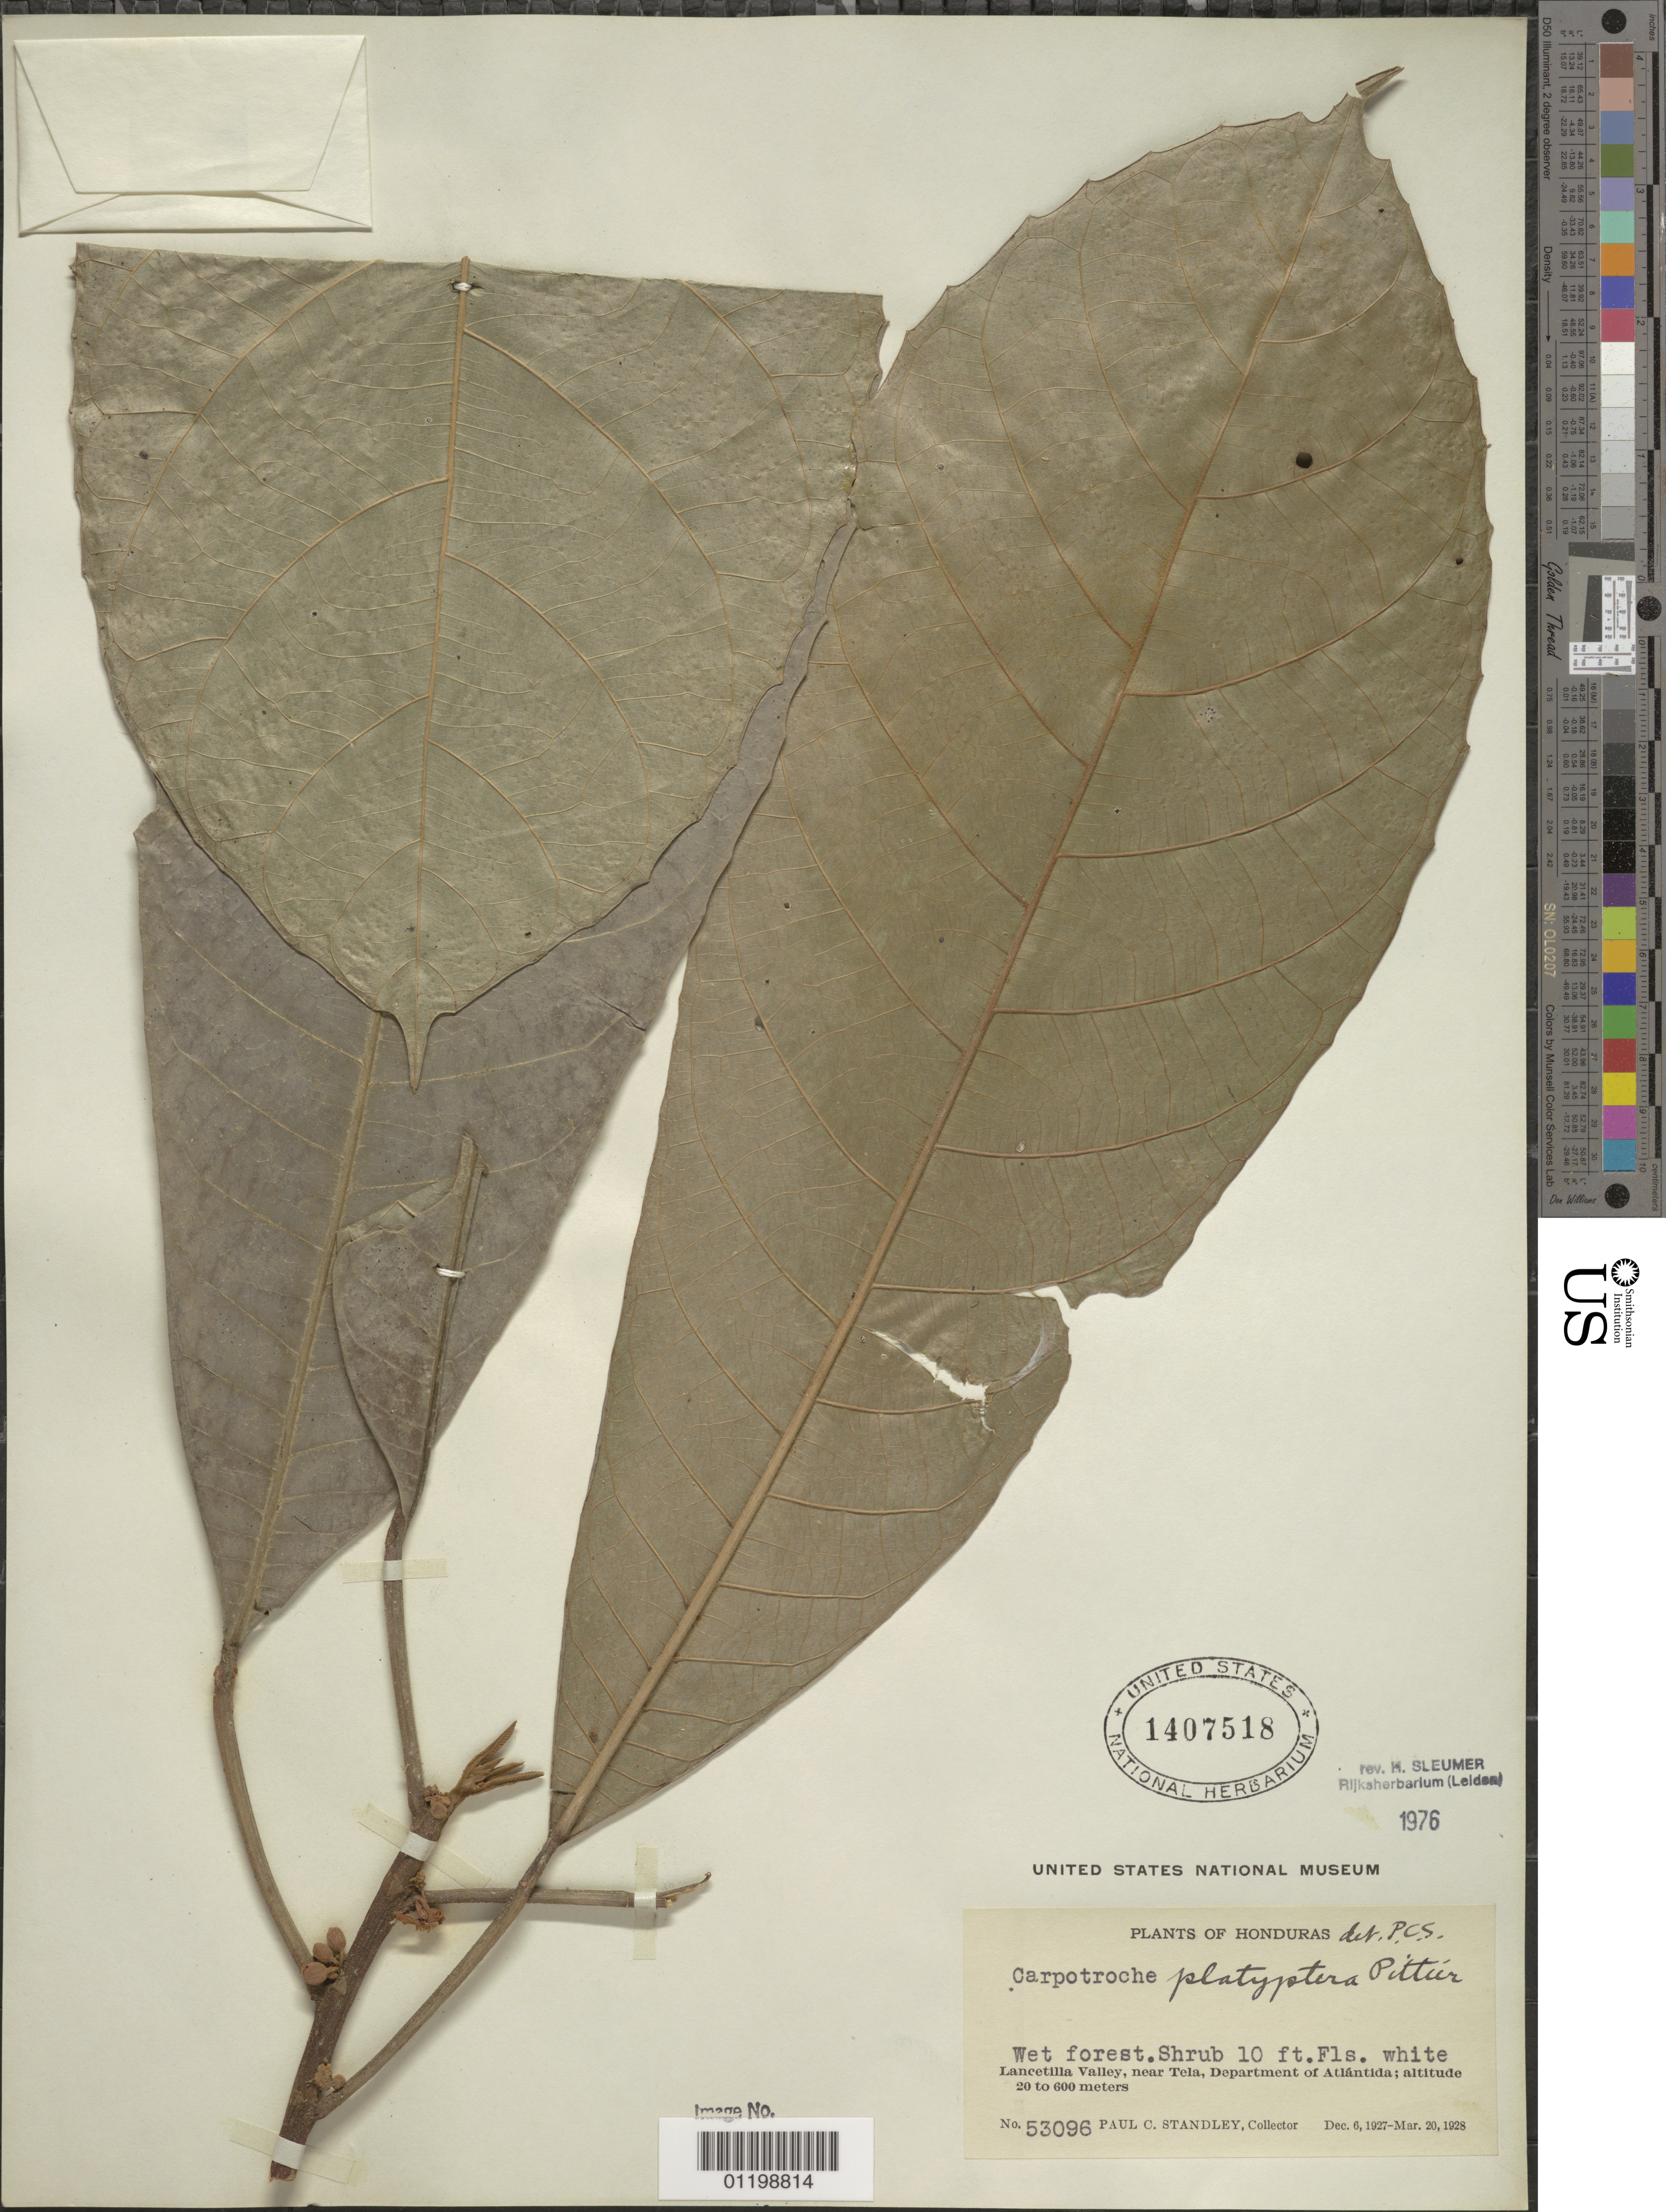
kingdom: Plantae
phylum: Tracheophyta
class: Magnoliopsida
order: Malpighiales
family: Achariaceae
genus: Carpotroche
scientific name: Carpotroche platyptera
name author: Pittier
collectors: P. C. Standley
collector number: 53096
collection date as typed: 06 Dec 1927 to 20 Mar 1928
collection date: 1927-12-06/1928-03-20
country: Honduras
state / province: Atlántida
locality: Lancetilla Valley, near Tela, Department of Atlántida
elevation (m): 20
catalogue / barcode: US 1407518